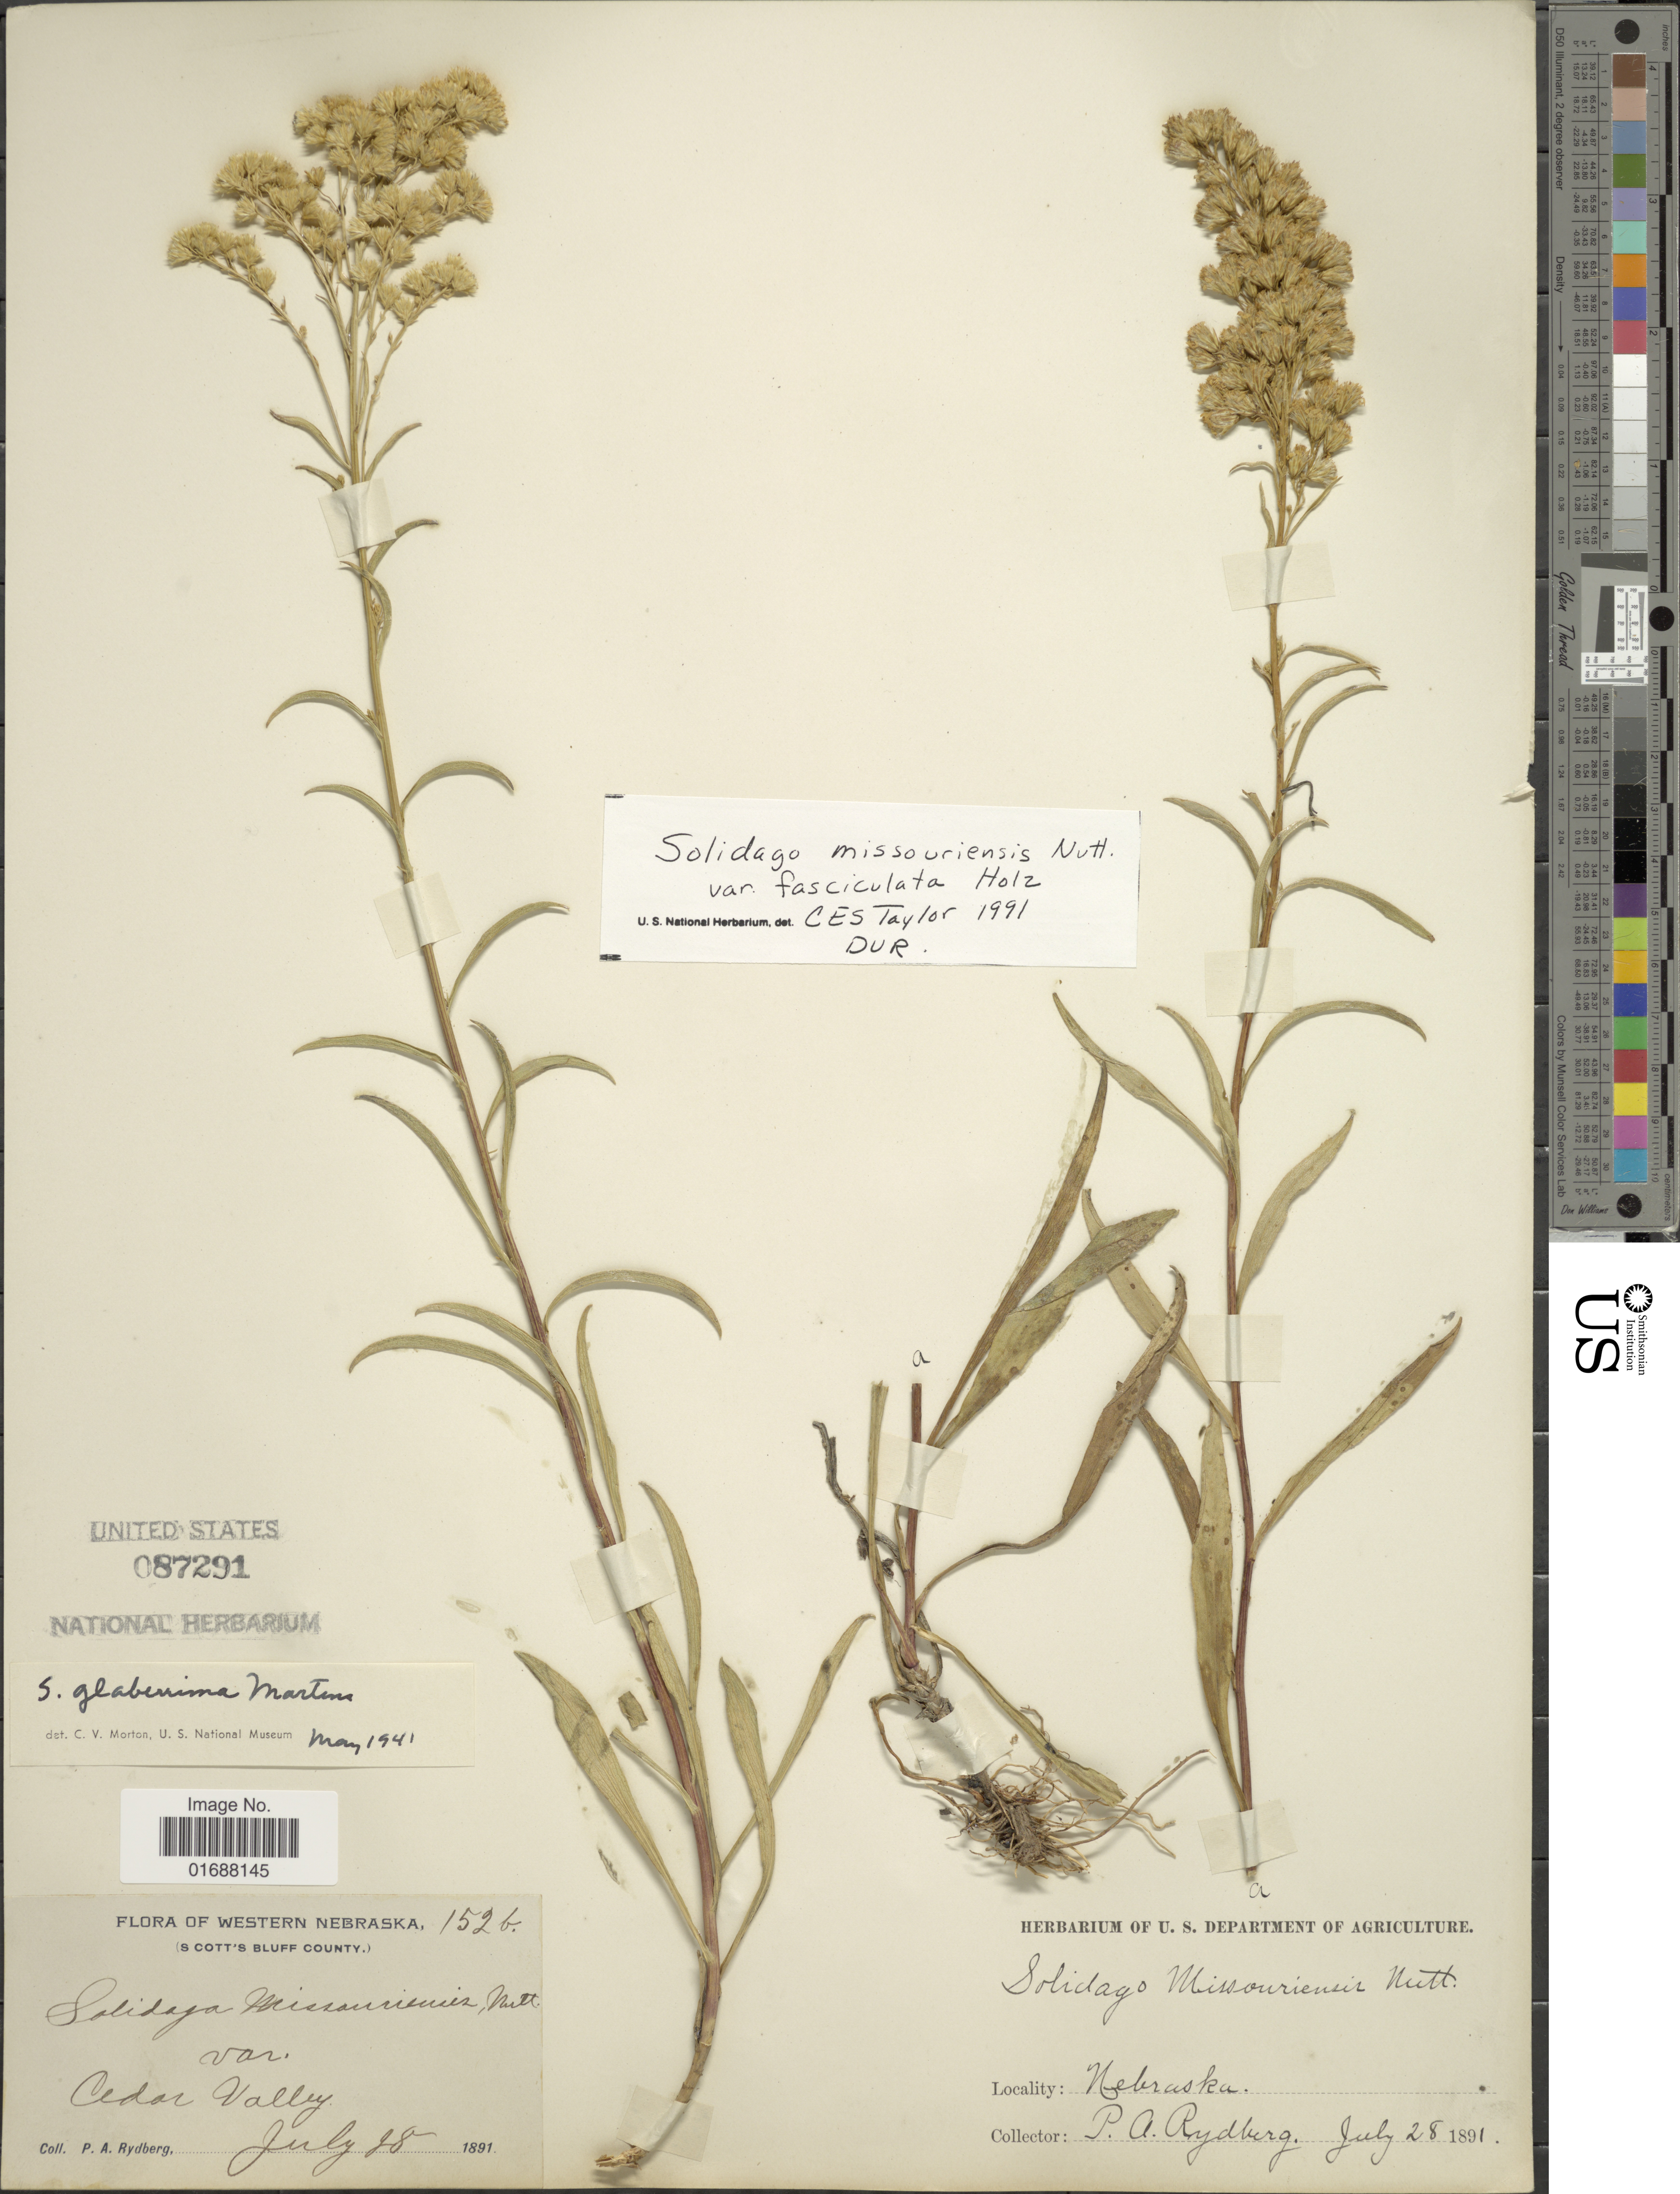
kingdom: Plantae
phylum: Tracheophyta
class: Magnoliopsida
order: Asterales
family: Asteraceae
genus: Solidago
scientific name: Solidago missouriensis var. fasciculata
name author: Holz.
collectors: P. A. Rydberg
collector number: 152b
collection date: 1891-07-28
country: United States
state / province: Nebraska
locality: Western Nebraska. (s cott's bluff county), Cedar Valley.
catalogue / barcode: US 87291